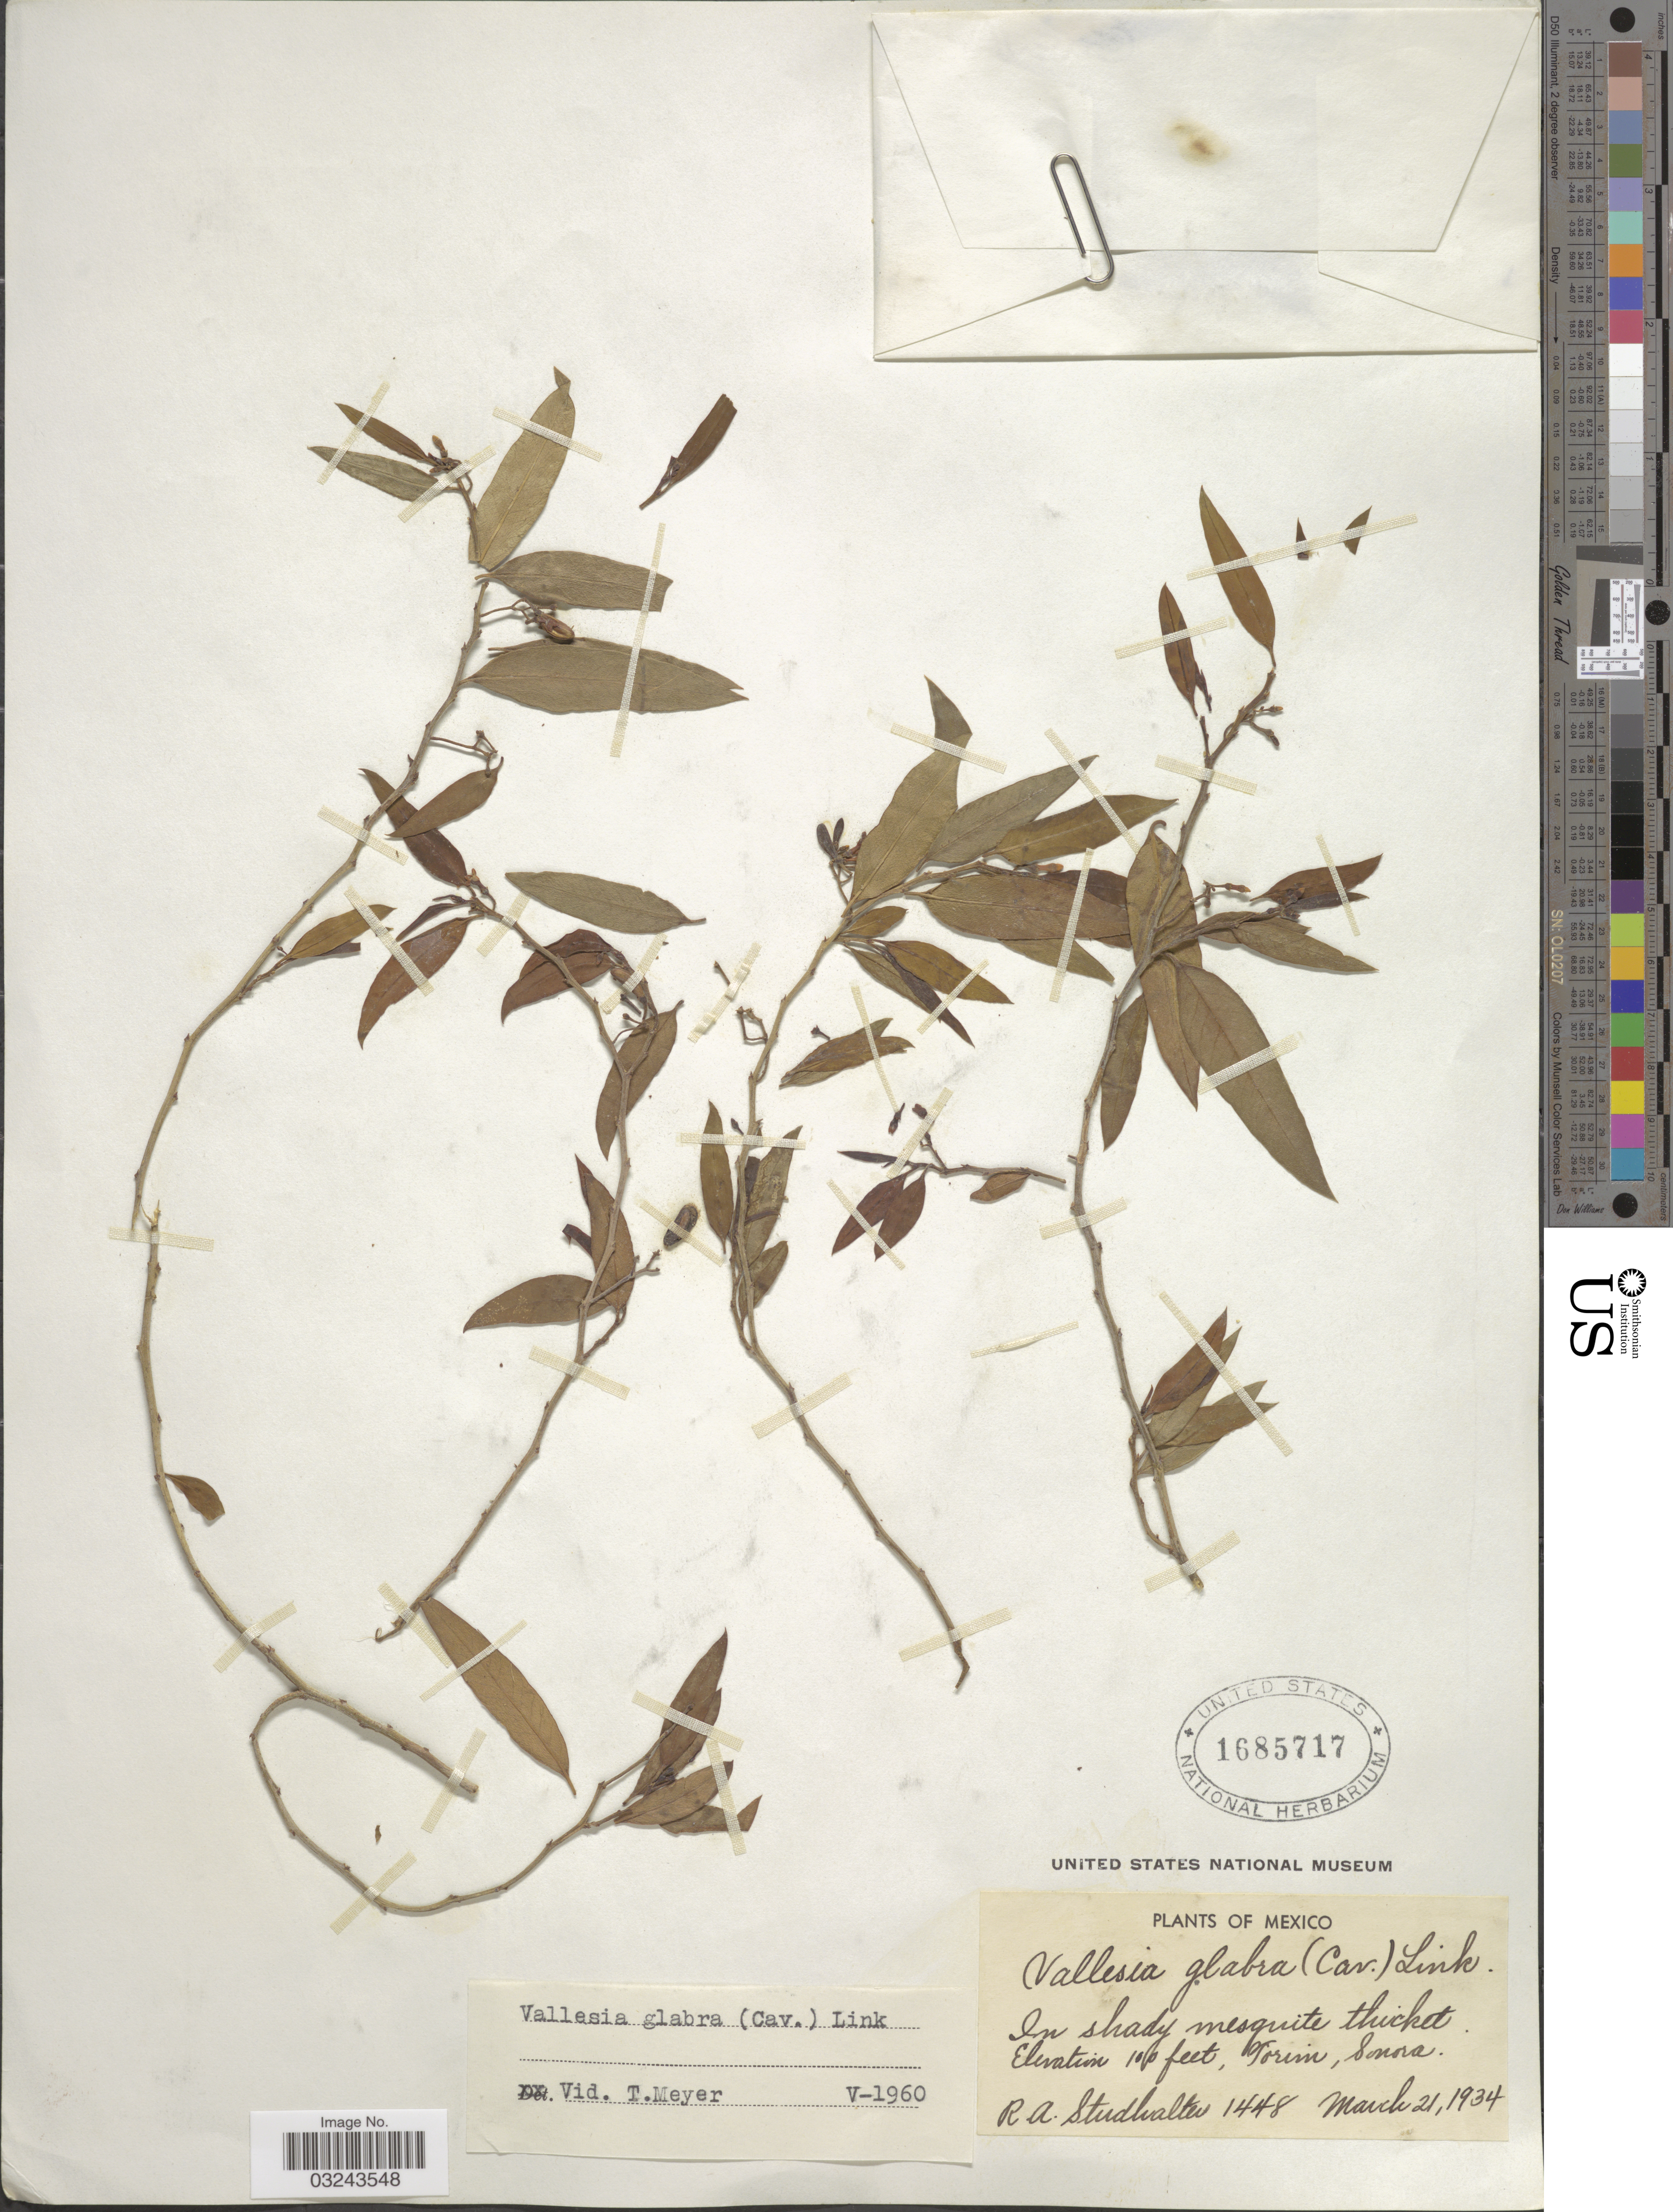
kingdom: Plantae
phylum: Tracheophyta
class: Magnoliopsida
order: Gentianales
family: Apocynaceae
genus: Vallesia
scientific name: Vallesia glabra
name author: (Cav.) Link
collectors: R. Studhalter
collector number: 1448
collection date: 1934-03-21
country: Mexico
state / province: Sonora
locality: In shady mesquite thicket, Torim, Sonora.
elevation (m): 30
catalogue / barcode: US 1685717